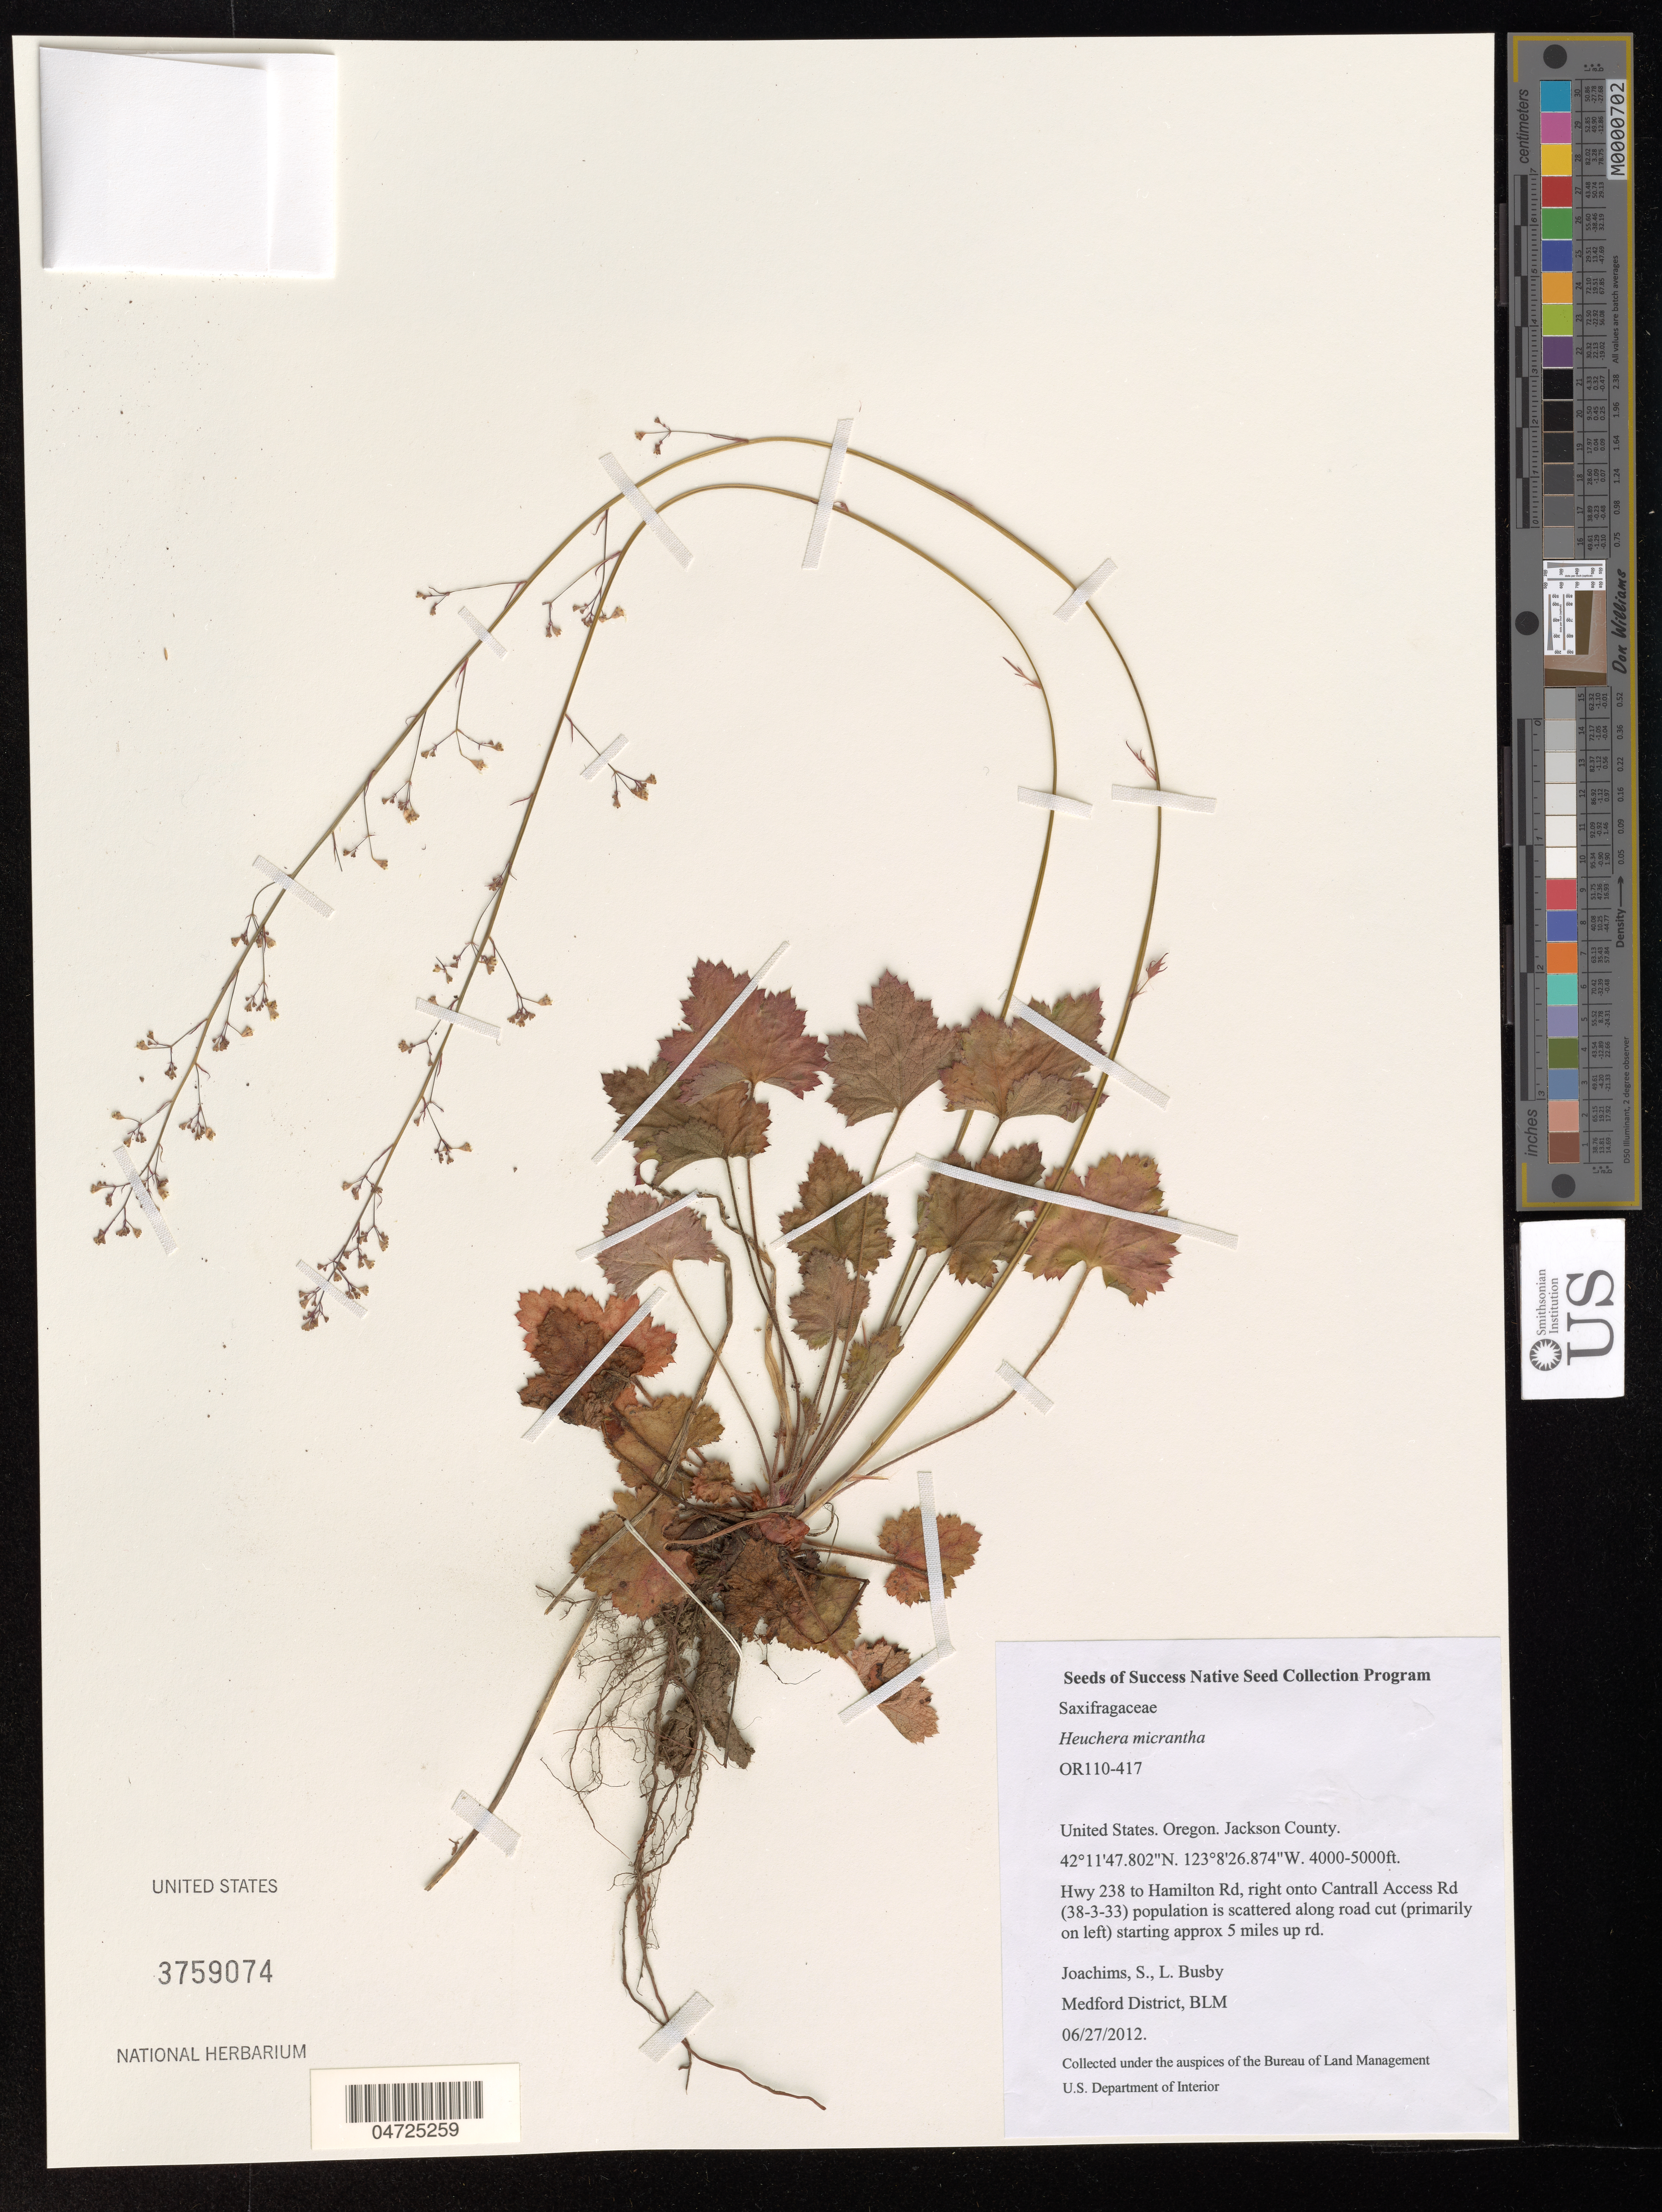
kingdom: Plantae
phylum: Tracheophyta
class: Magnoliopsida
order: Saxifragales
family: Saxifragaceae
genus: Heuchera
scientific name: Heuchera micrantha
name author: Douglas ex Lindl.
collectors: S. Joachims & L. Busby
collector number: OR110-417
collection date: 2012-06-27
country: United States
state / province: Oregon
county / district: Jackson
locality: Jackson County. Hwy 238 to Hamilton Rd, right onto Cantrall Access Rd (38-3-33) population is scattered along road cut (primarily on left) starting approx 5 miles up rd.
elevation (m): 1219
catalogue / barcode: US 3759074